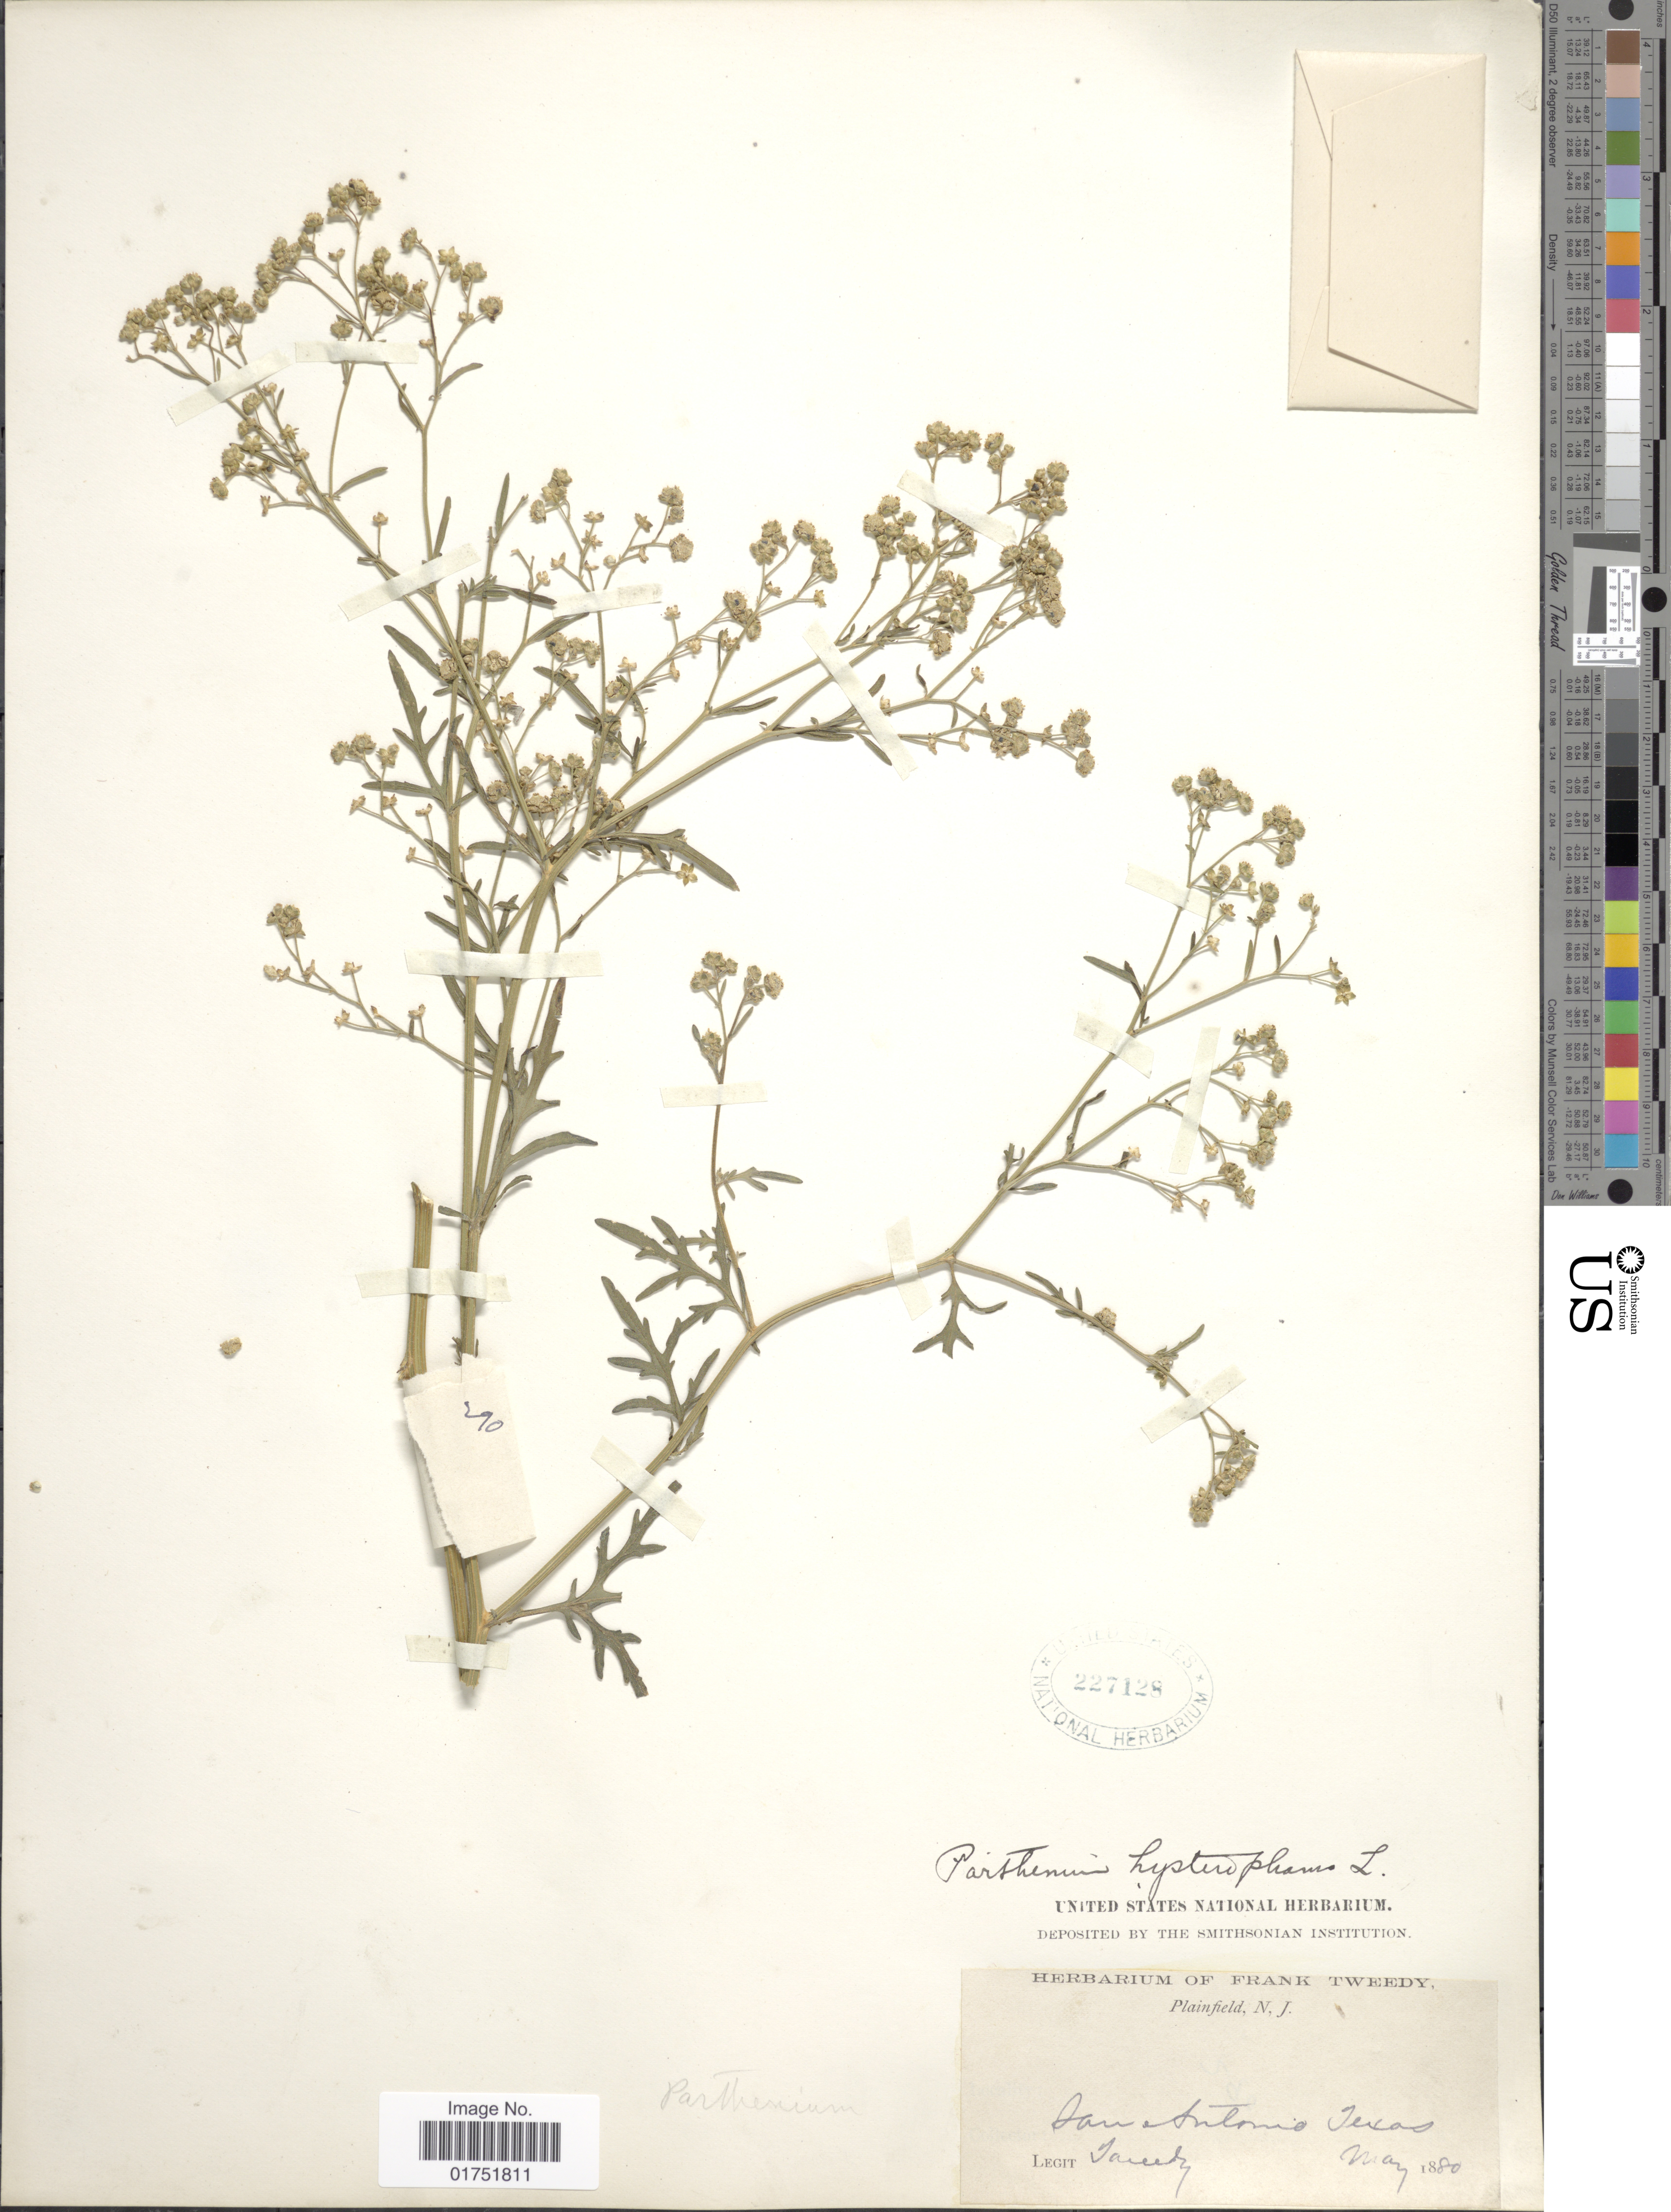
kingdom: Plantae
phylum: Tracheophyta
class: Magnoliopsida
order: Asterales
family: Asteraceae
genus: Parthenium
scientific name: Parthenium hysterophorus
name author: L.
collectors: F. Tweedy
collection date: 1880-05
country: United States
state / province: Texas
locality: San Antonio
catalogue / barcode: US 227128